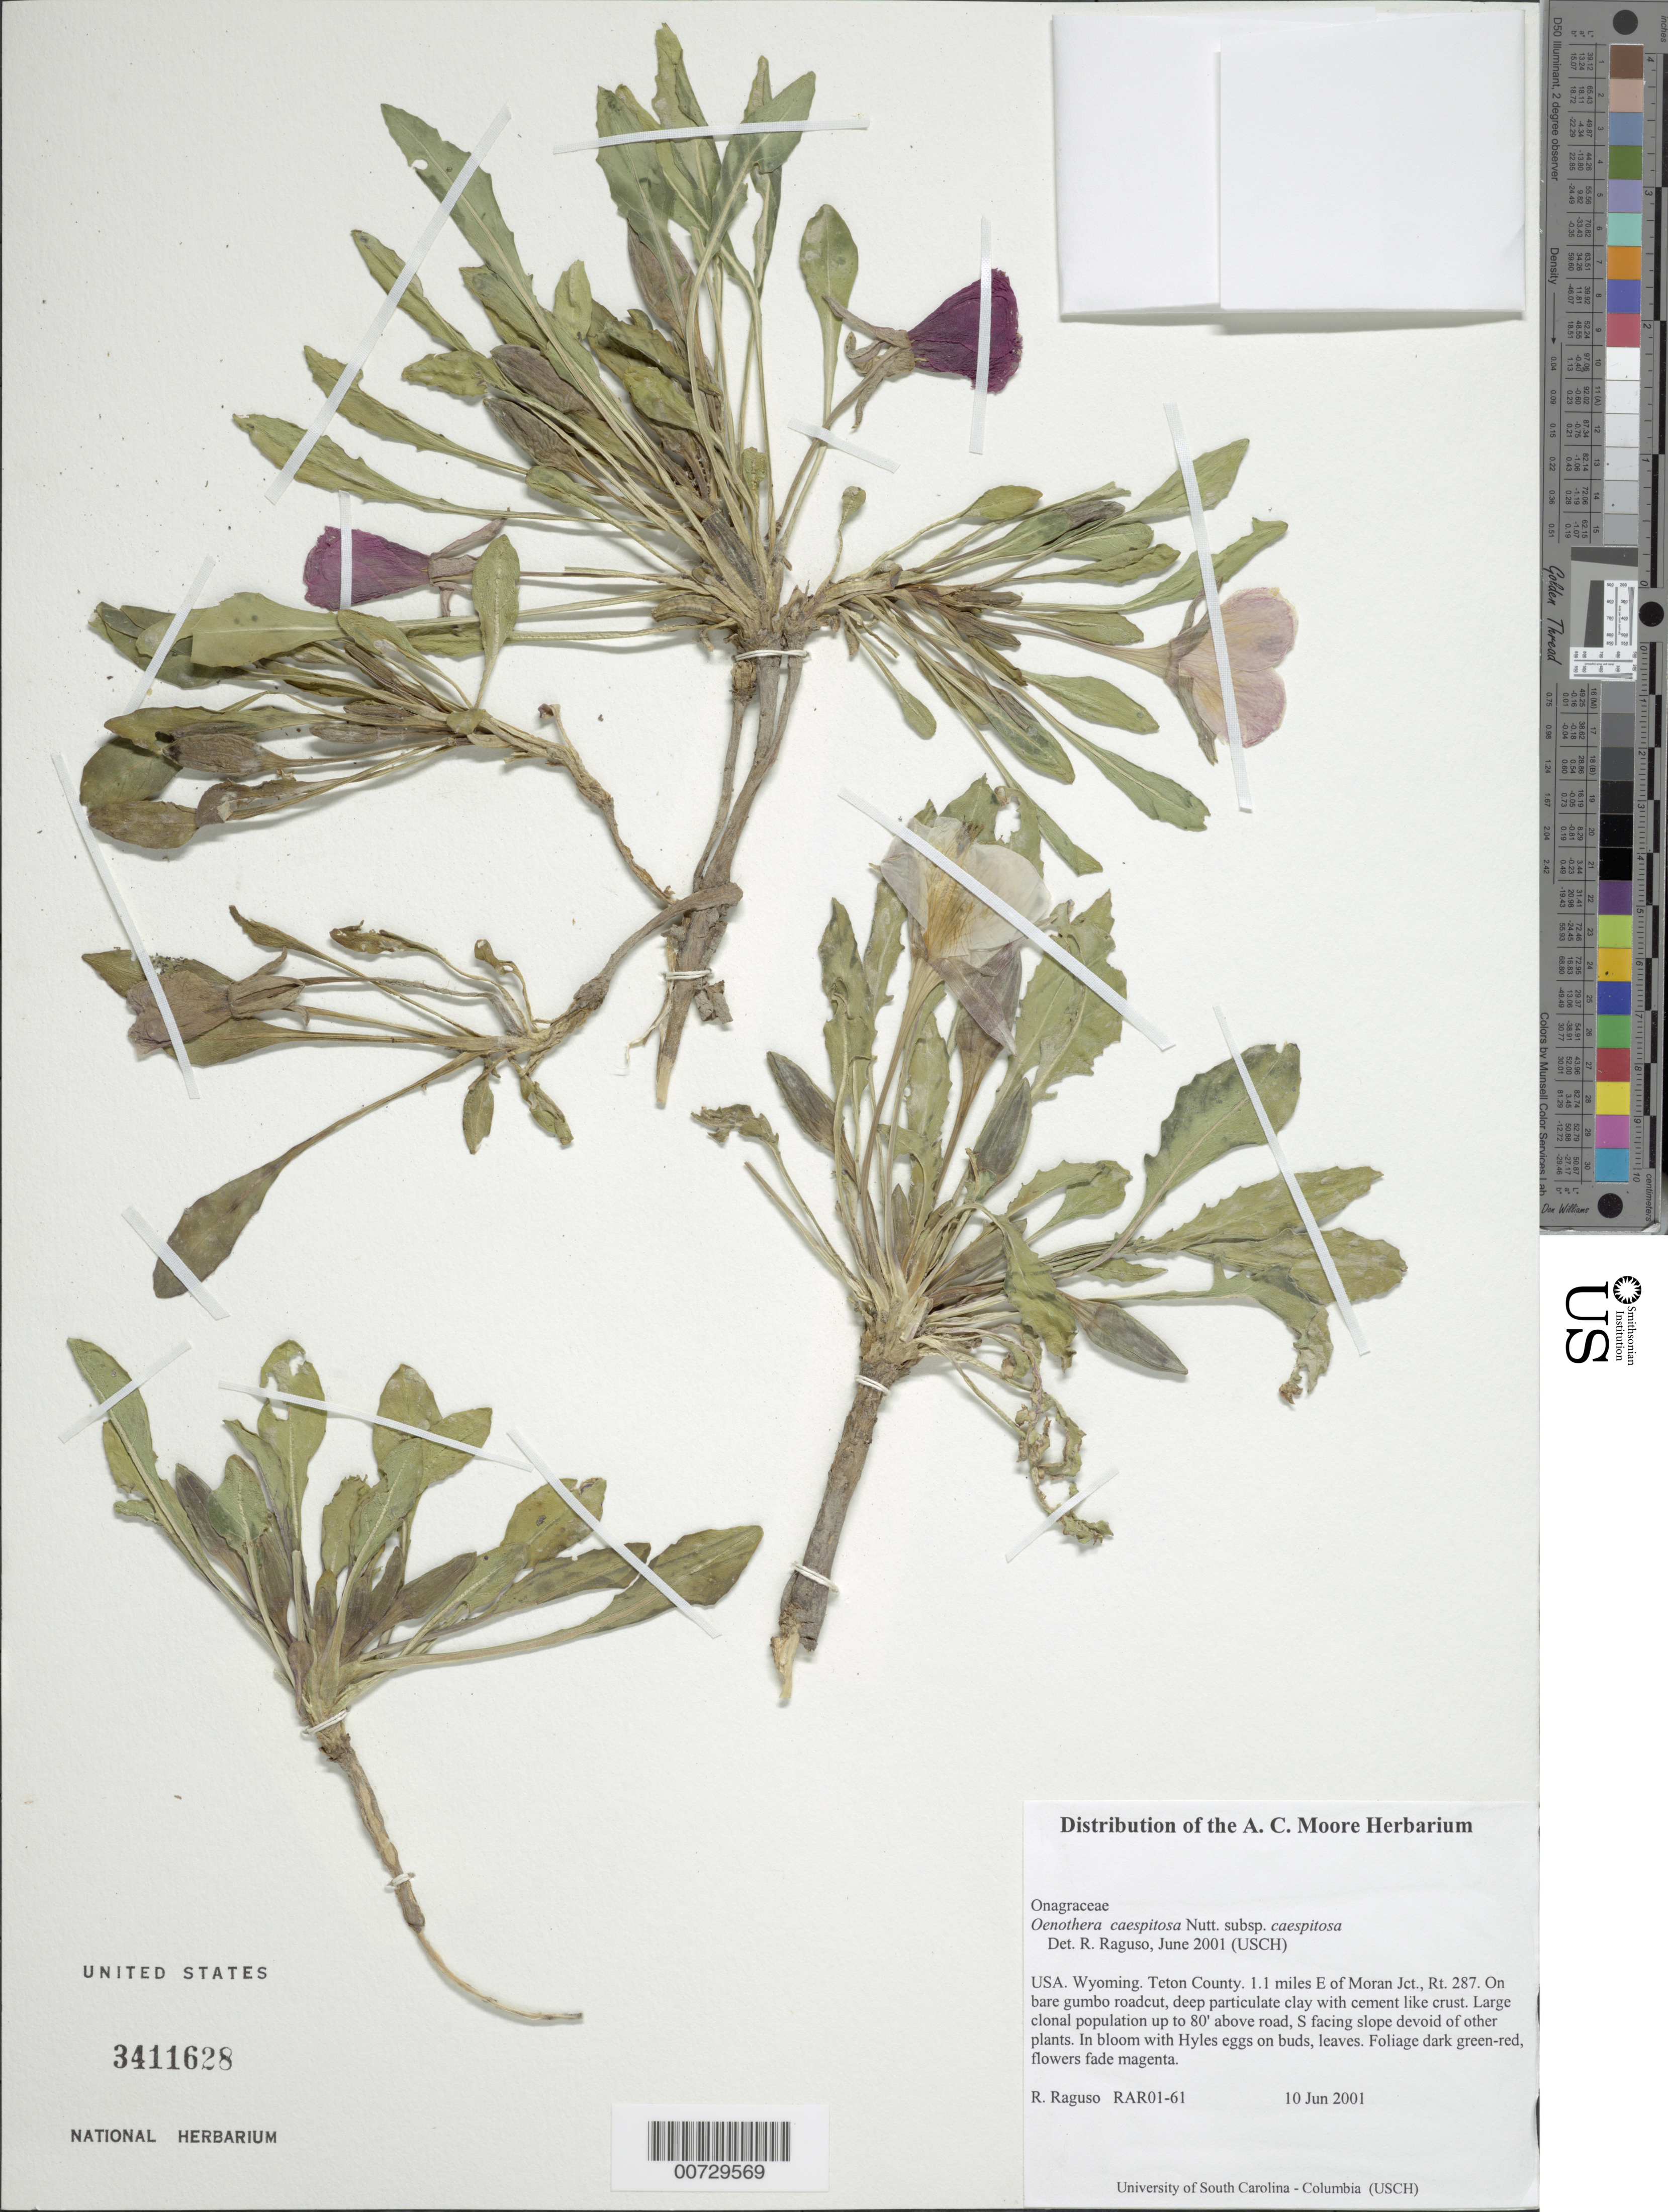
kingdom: Plantae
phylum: Tracheophyta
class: Magnoliopsida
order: Myrtales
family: Onagraceae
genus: Oenothera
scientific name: Oenothera cespitosa subsp. cespitosa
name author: Nutt.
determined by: Raguso, Robert A.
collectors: R. Raguso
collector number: RAR01-61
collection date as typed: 10 Jun 2001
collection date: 2001-06-10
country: United States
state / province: Wyoming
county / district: Teton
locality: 1.1 miles E of Moran Jct., Rt. 287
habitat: On bare gumbo roadcut, deep particulate clay with cement like crust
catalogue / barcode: US 3411628